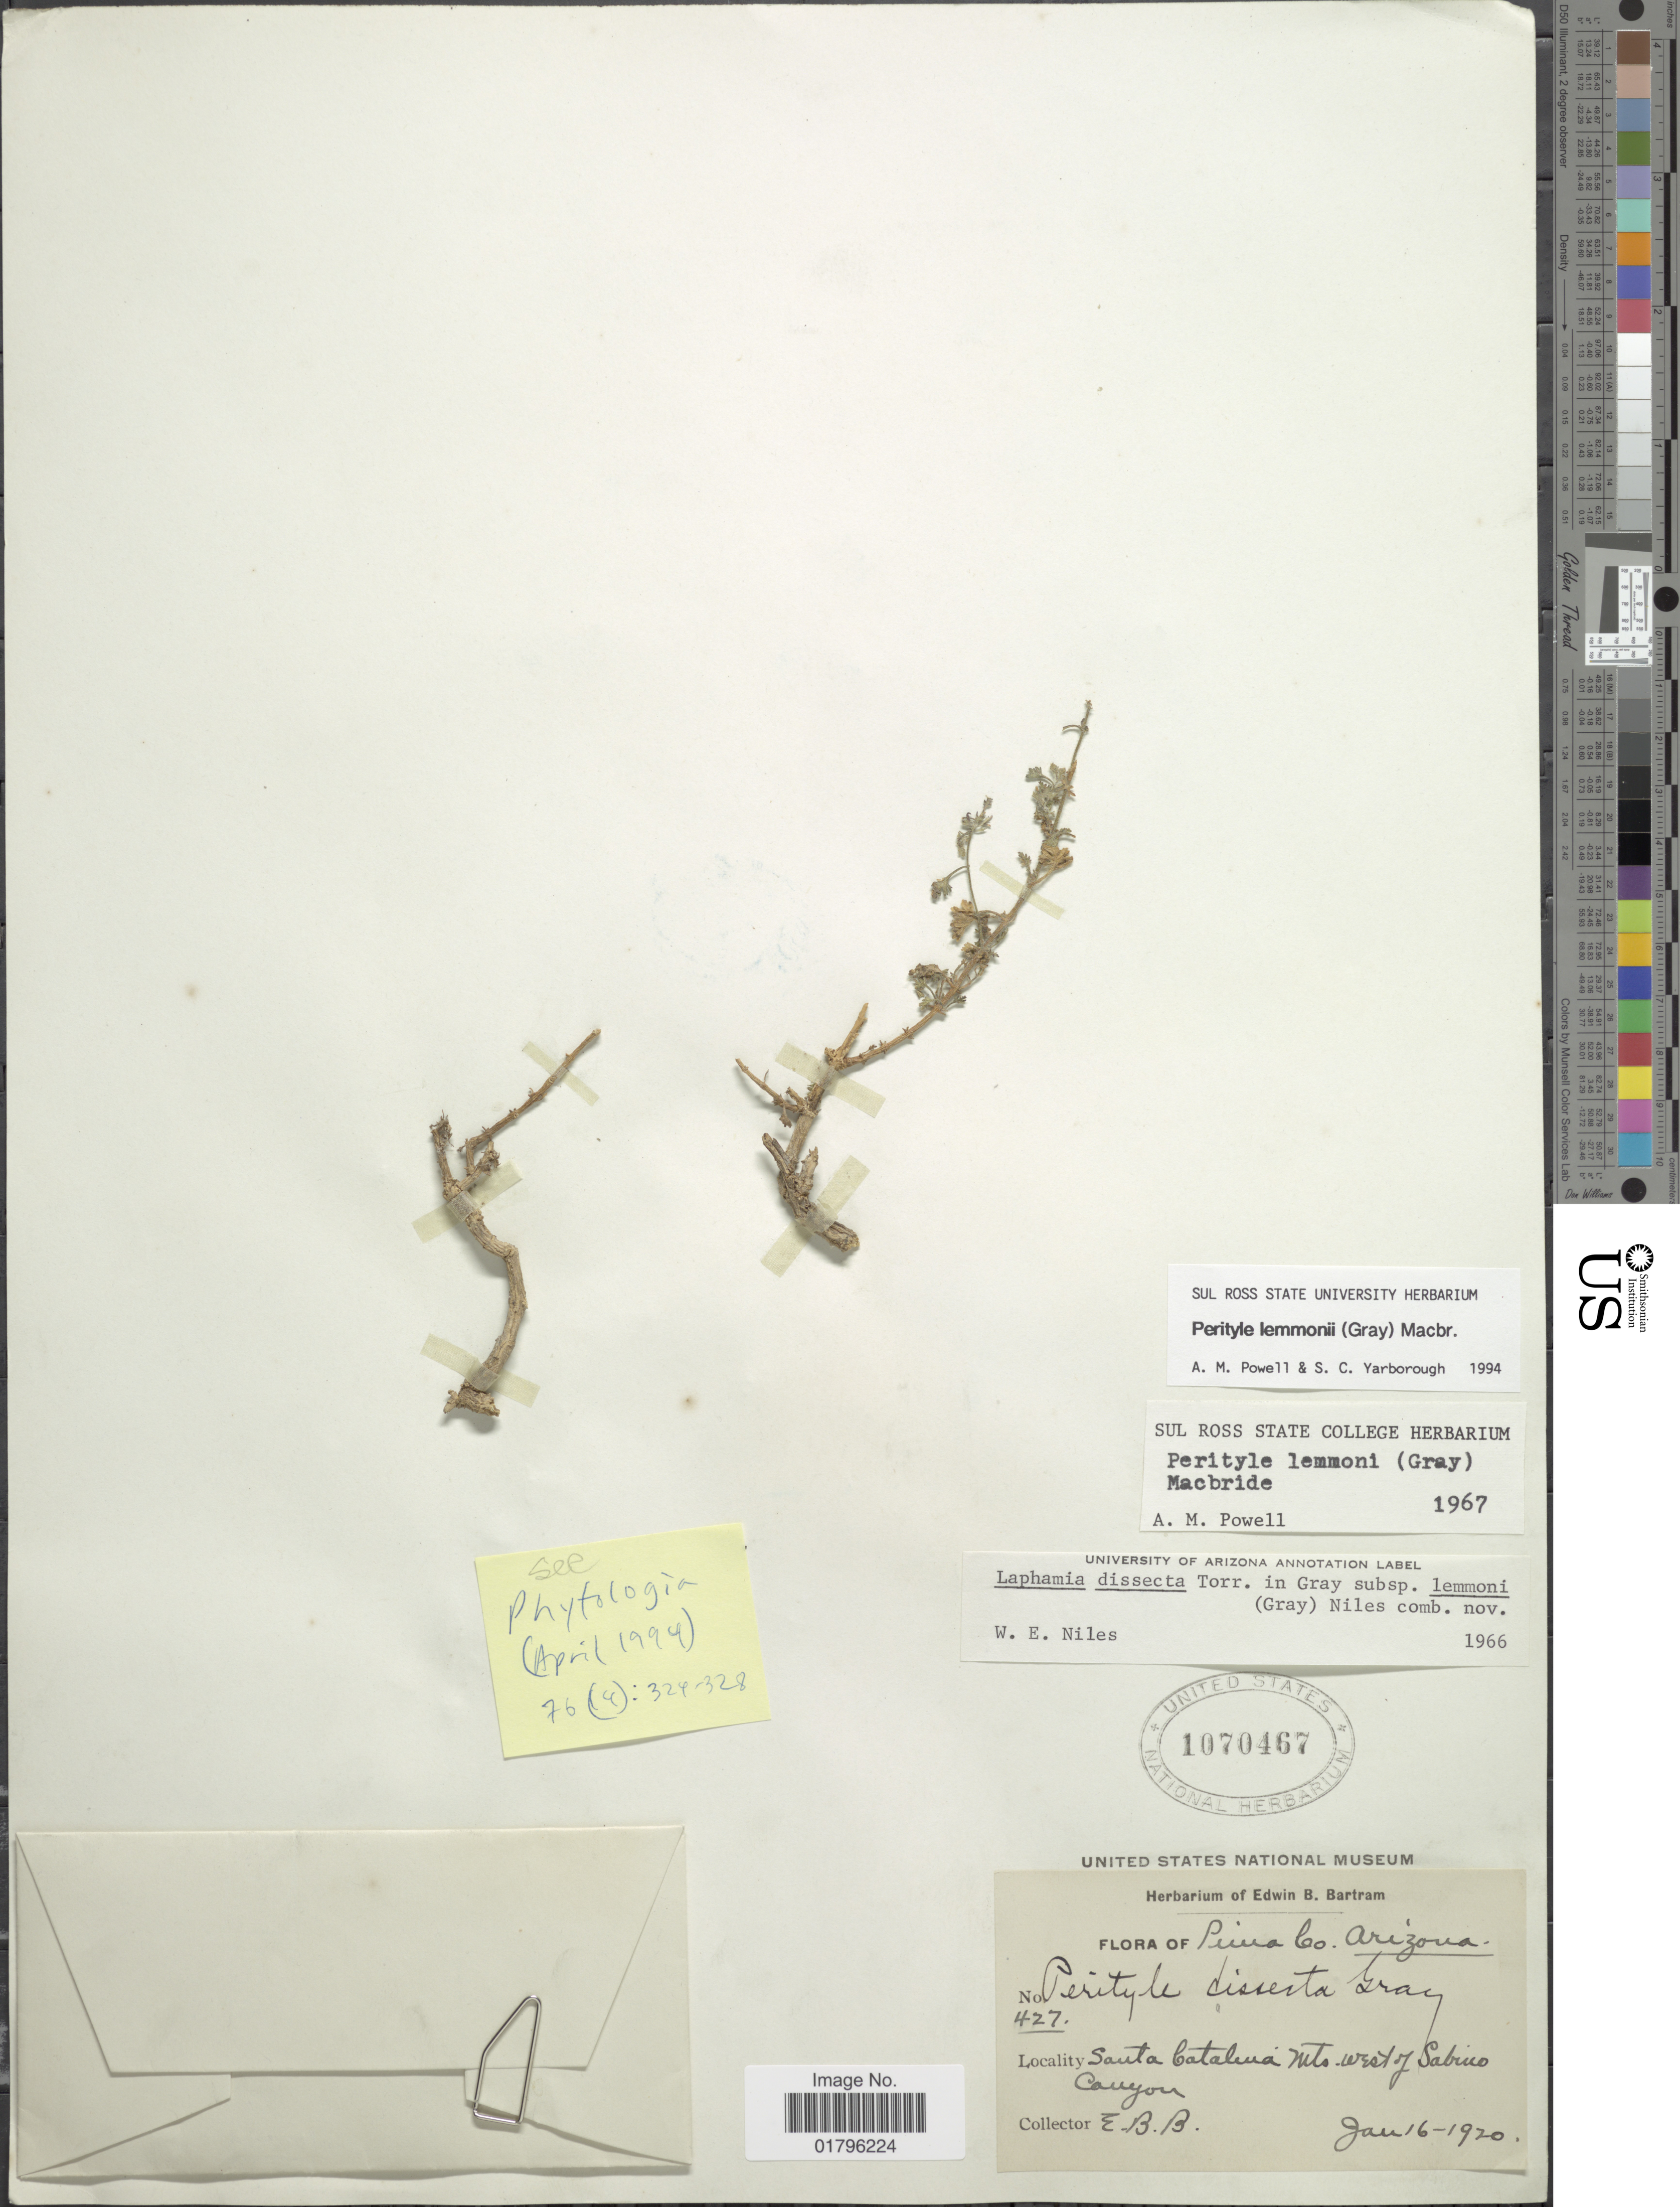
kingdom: Plantae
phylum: Tracheophyta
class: Magnoliopsida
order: Asterales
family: Asteraceae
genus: Perityle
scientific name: Perityle lemmonii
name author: (A. Gray) J.F. Macbr.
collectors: E. B. Bartram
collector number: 427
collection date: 1920-01-16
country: United States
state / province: Arizona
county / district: Pima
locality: Pima Co. Santa Catalina Mts. west of Sabino Canyon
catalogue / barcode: US 1070467